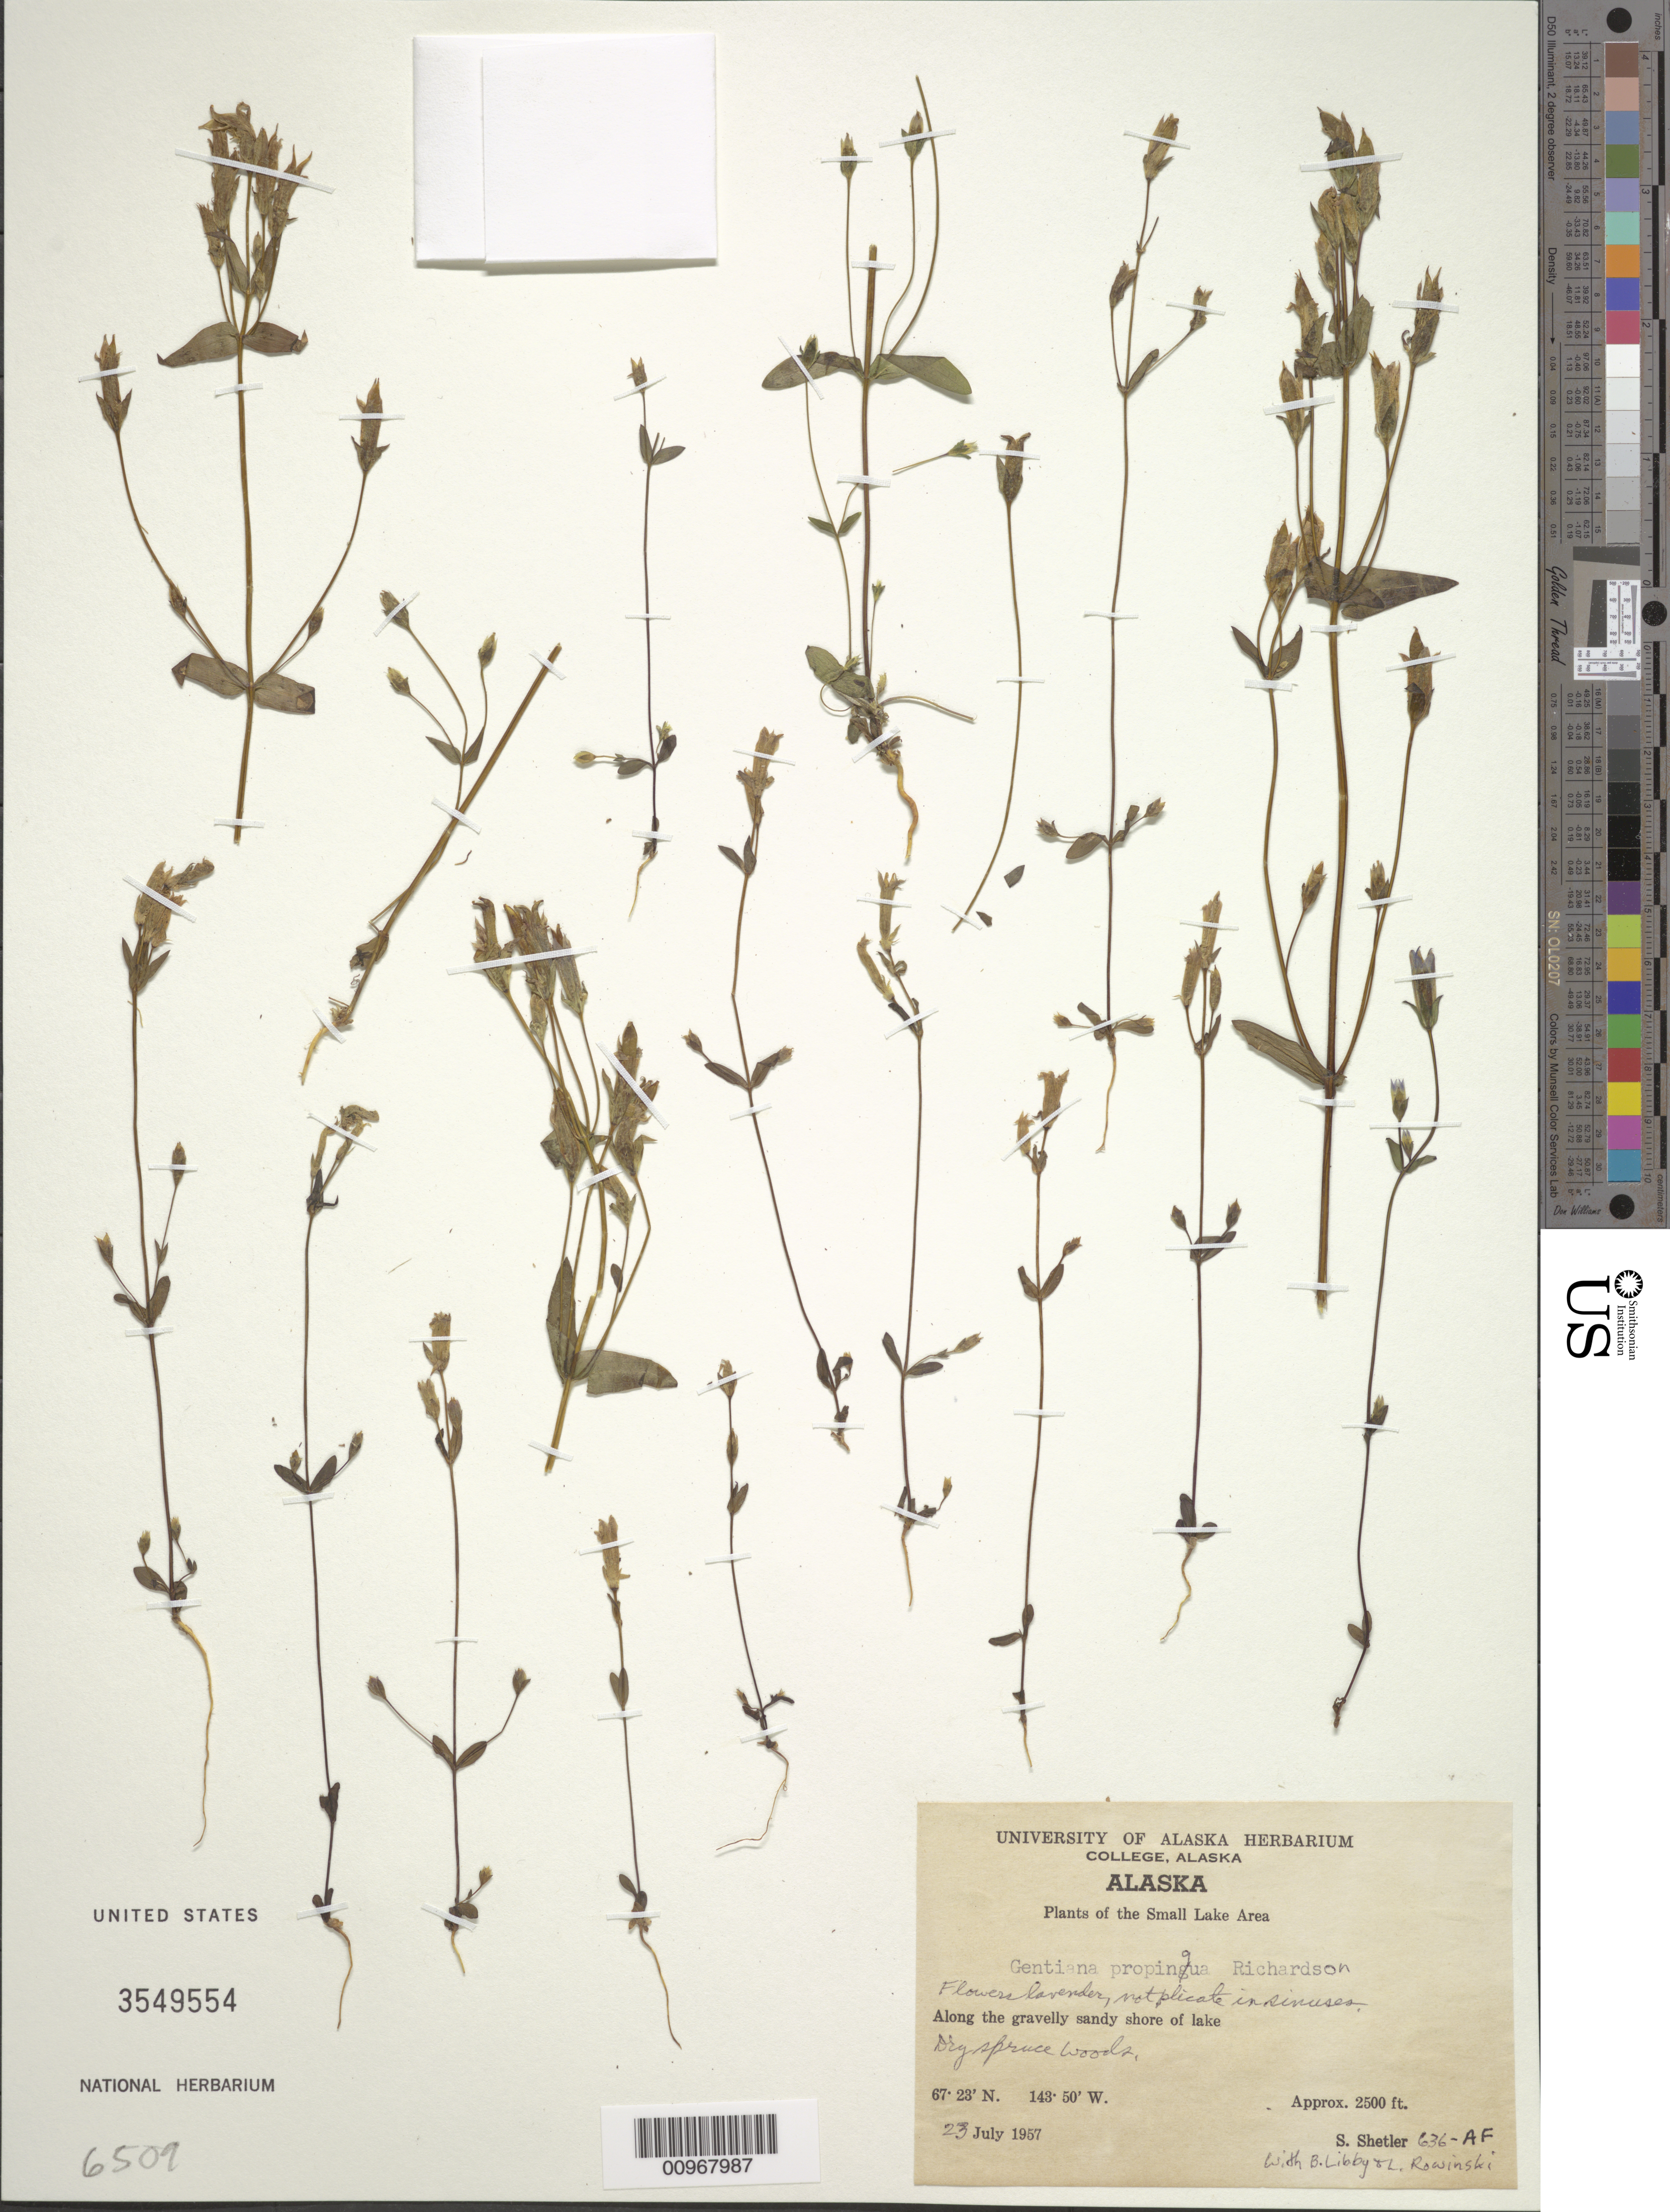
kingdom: Plantae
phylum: Tracheophyta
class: Magnoliopsida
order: Gentianales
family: Gentianaceae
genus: Gentiana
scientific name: Gentiana propinqua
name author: Richards.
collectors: S. Shetler, B. Libby & L. Rowinski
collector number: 636-AF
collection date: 1957-07-23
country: United States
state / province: Alaska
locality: Small Lake Area. Along the gravelly sandy shore of lake.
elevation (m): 762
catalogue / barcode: US 3549554